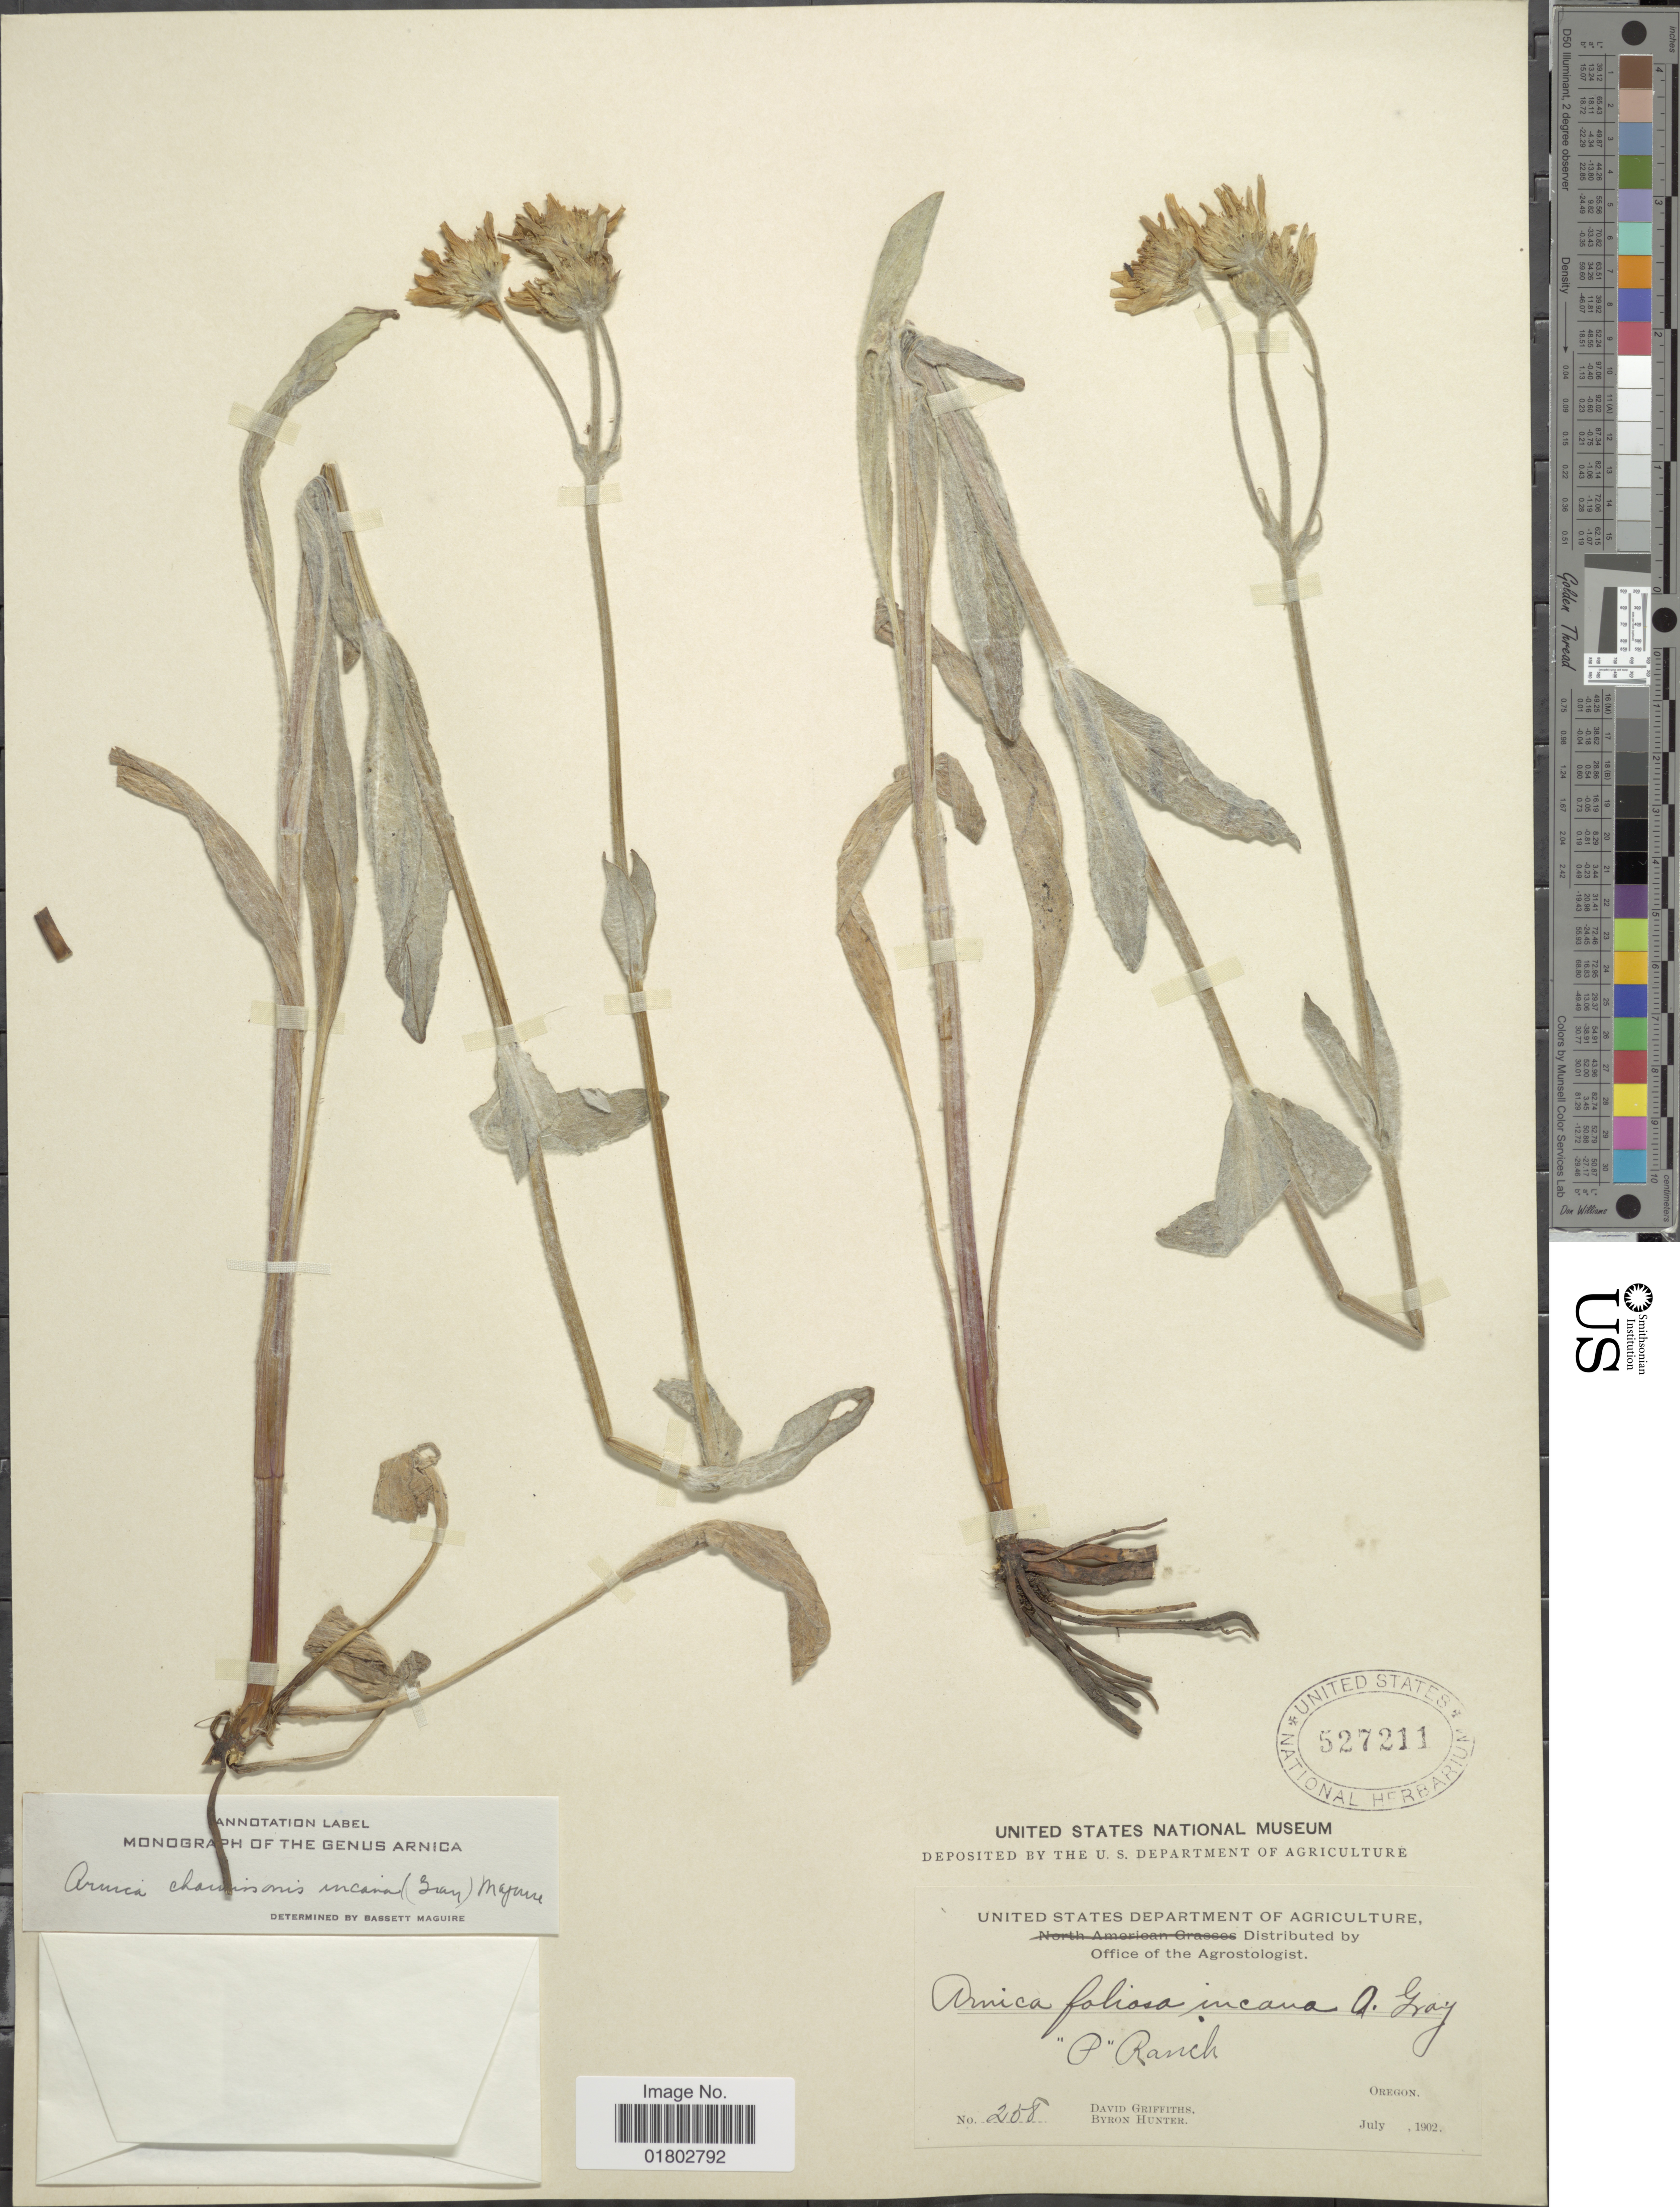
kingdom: Plantae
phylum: Tracheophyta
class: Magnoliopsida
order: Asterales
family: Asteraceae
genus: Arnica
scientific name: Arnica chamissonis subsp. incana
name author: (A. Gray) Maguire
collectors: D. Griffiths & B. Hunter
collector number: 258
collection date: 1902-07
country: United States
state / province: Oregon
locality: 'P' Ranch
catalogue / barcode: US 527211